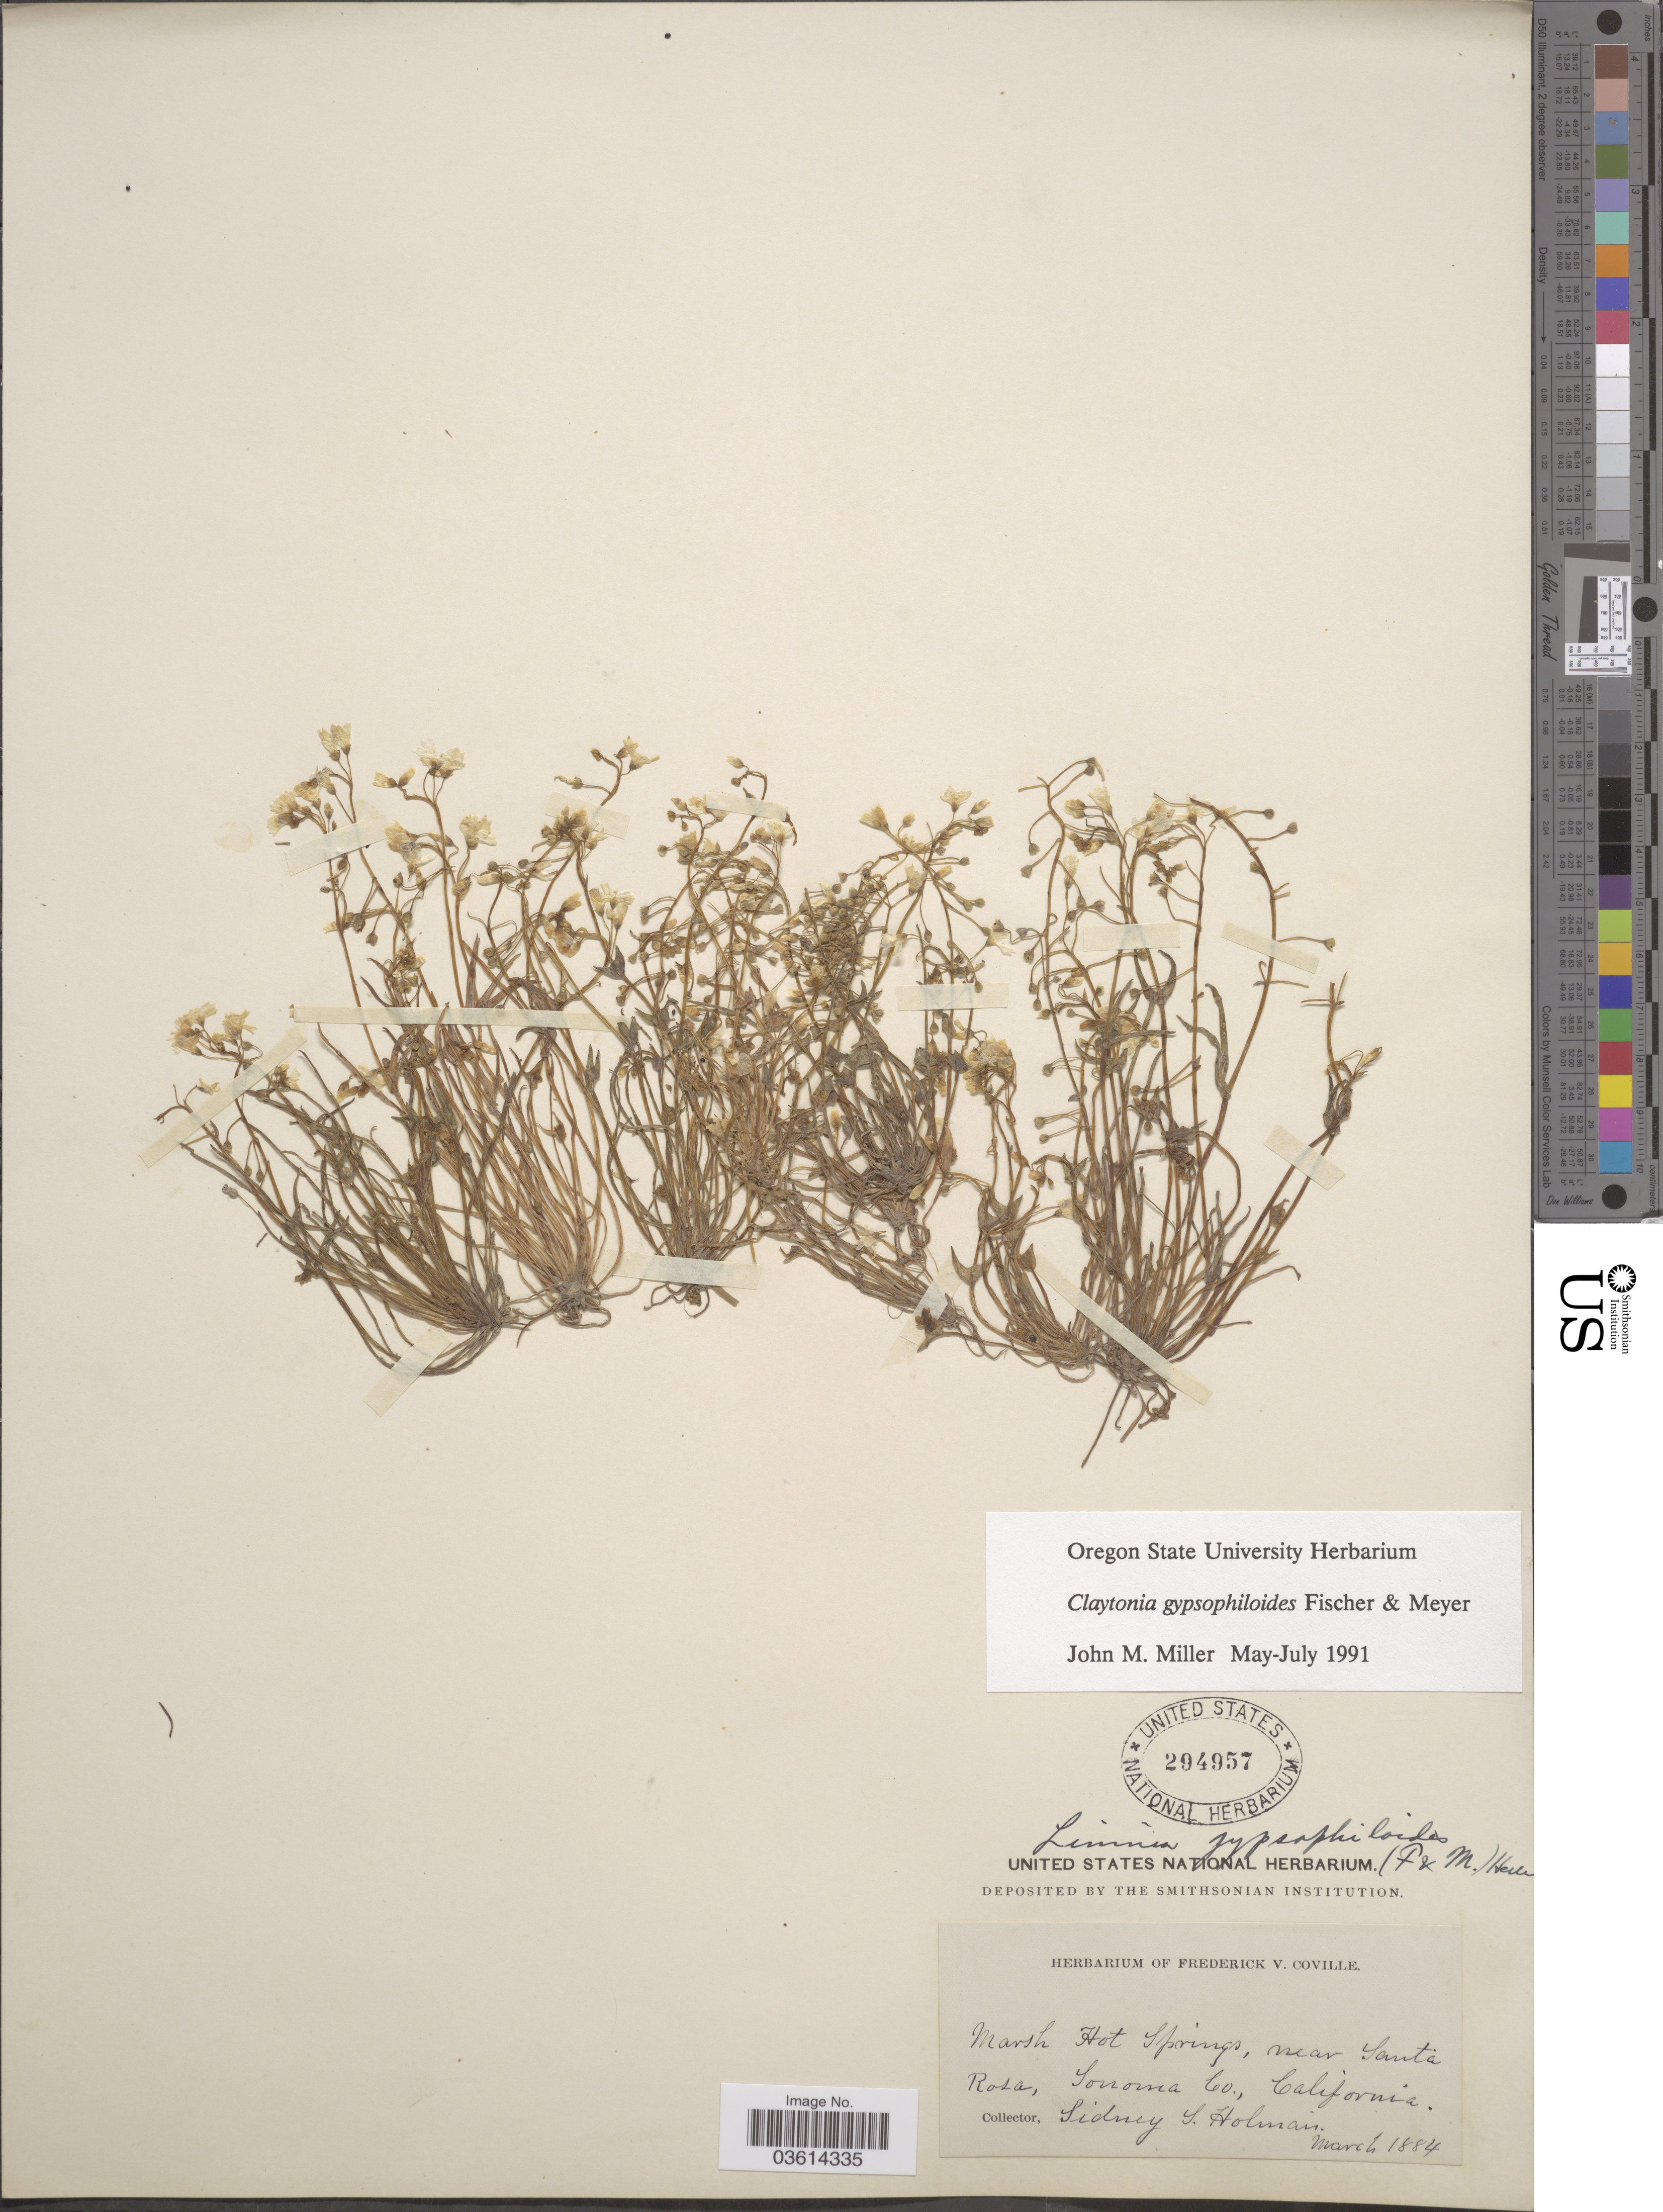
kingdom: Plantae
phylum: Tracheophyta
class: Magnoliopsida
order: Caryophyllales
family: Montiaceae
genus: Claytonia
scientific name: Claytonia gypsophiloides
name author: Fisch. & C.A. Mey.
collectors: S. Holman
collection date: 1884-03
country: United States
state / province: California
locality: Rosa, Sonona Co.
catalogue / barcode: US 294957